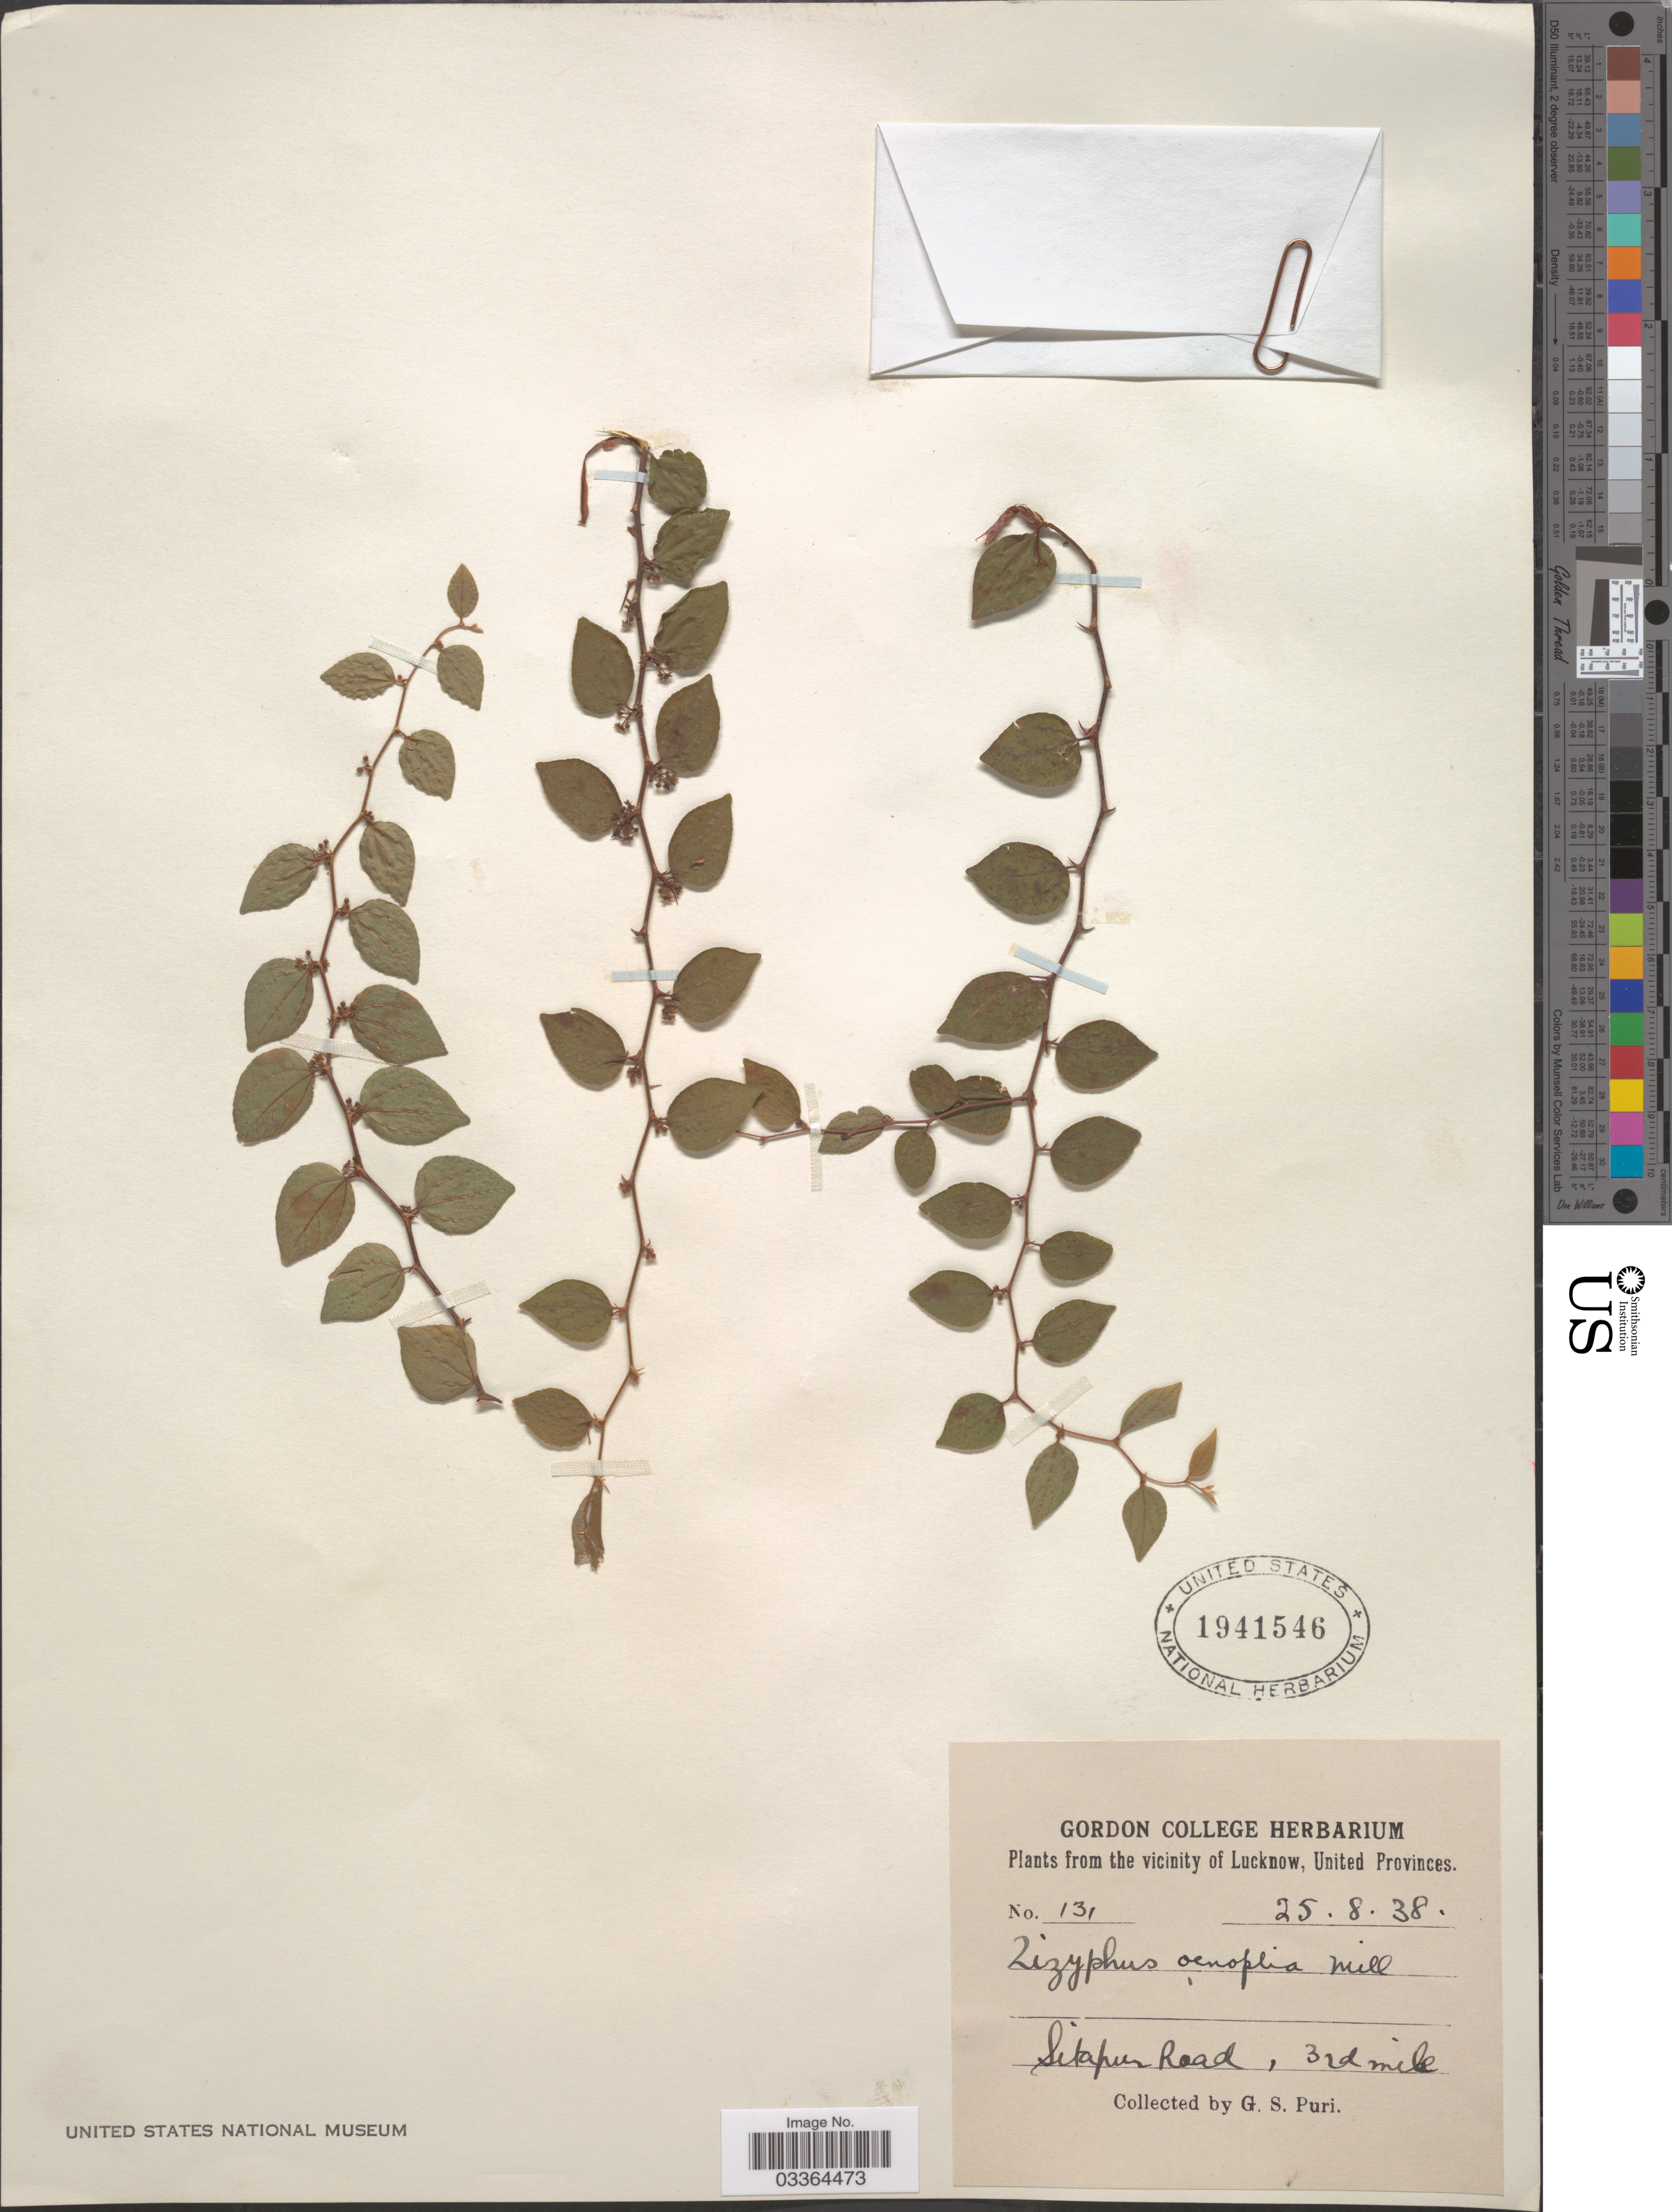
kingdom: Plantae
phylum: Tracheophyta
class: Magnoliopsida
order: Rosales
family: Rhamnaceae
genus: Ziziphus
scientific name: Ziziphus oenopolia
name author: (L.) Mill.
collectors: G. Puri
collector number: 131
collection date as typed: Transcribed d/m/y: 25/8/38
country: India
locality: The vicinity of Lucknow, United Provinces. Sitapur Road, 3rd mile.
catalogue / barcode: US 1941546